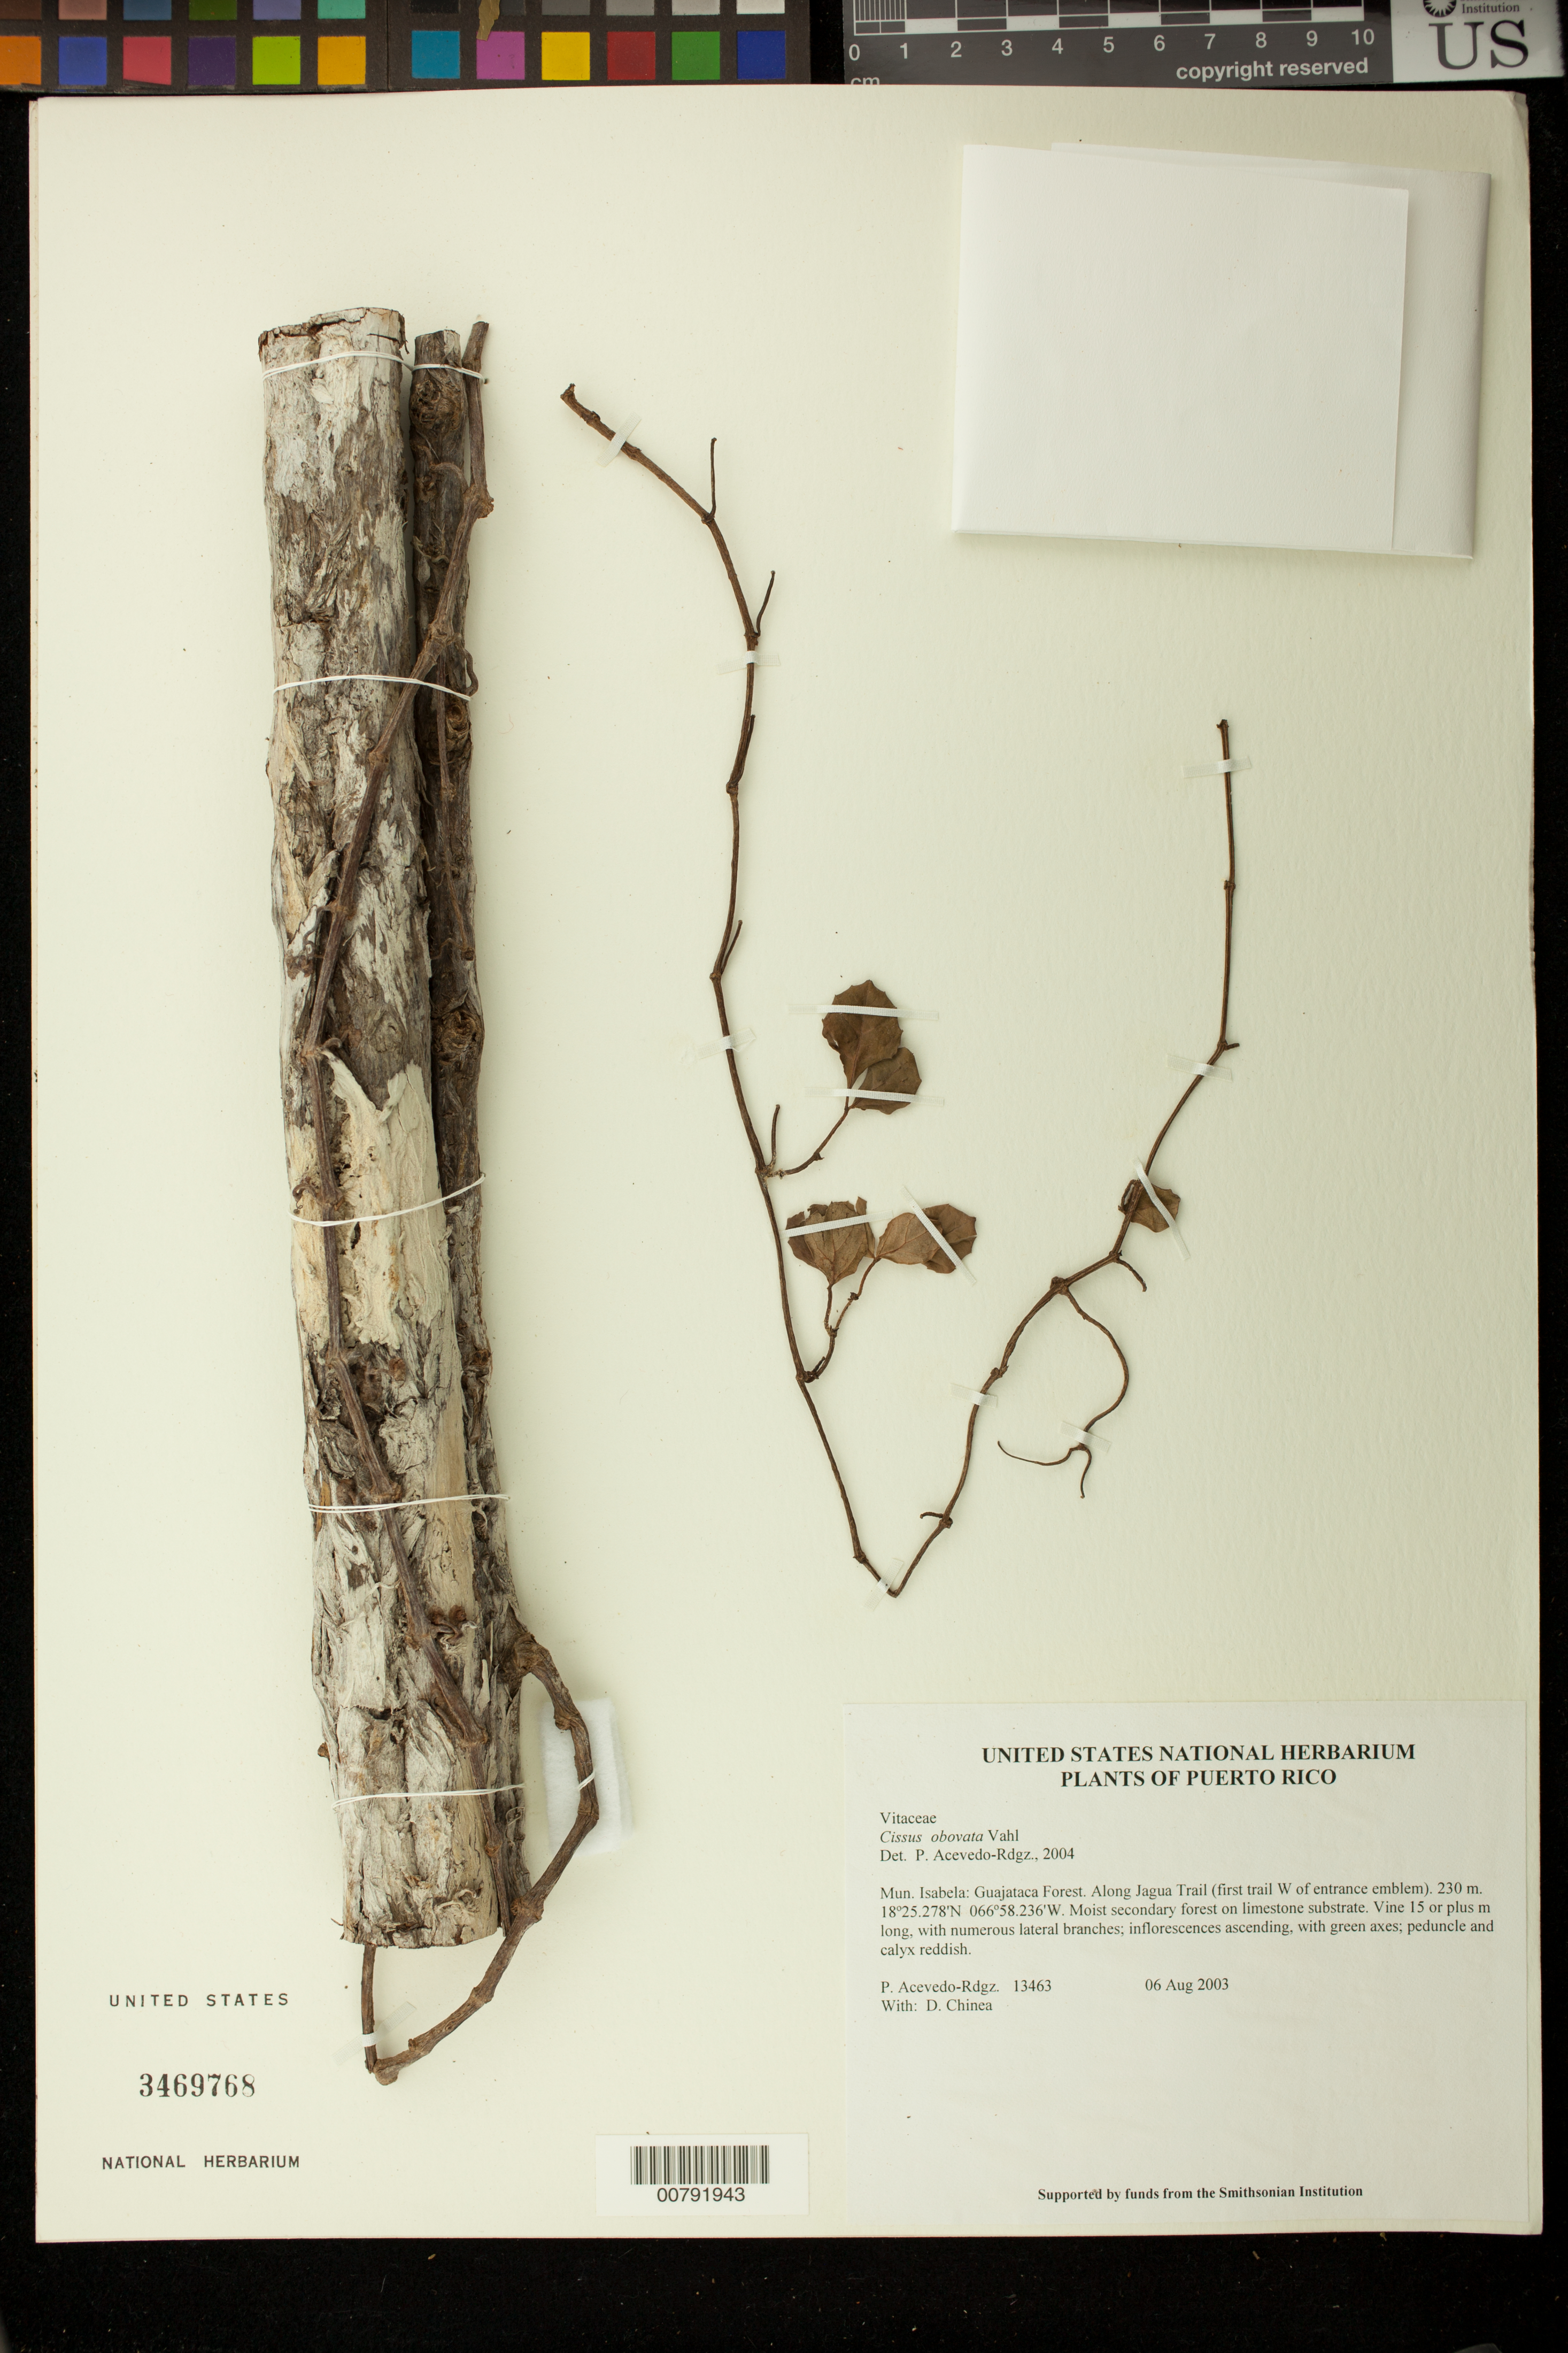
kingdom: Plantae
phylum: Tracheophyta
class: Magnoliopsida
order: Vitales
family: Vitaceae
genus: Cissus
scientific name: Cissus obovata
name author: Vahl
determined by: Acevedo-Rodríguez, P., (BOT), Smithsonian Institution - National Museum of Natural History (UNITED STATES)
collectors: P. Acevedo-Rodr. & D. Chinea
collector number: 13463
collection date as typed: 06 Aug 2003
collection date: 2003-08-06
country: Puerto Rico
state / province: Isabela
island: Puerto Rico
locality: Mun. Isabela: Guajataca Forest. Along Jagua Trail (first trail W of entrance emblem).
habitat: Moist secondary forest on limestone substrate.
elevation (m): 230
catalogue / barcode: US 3469768